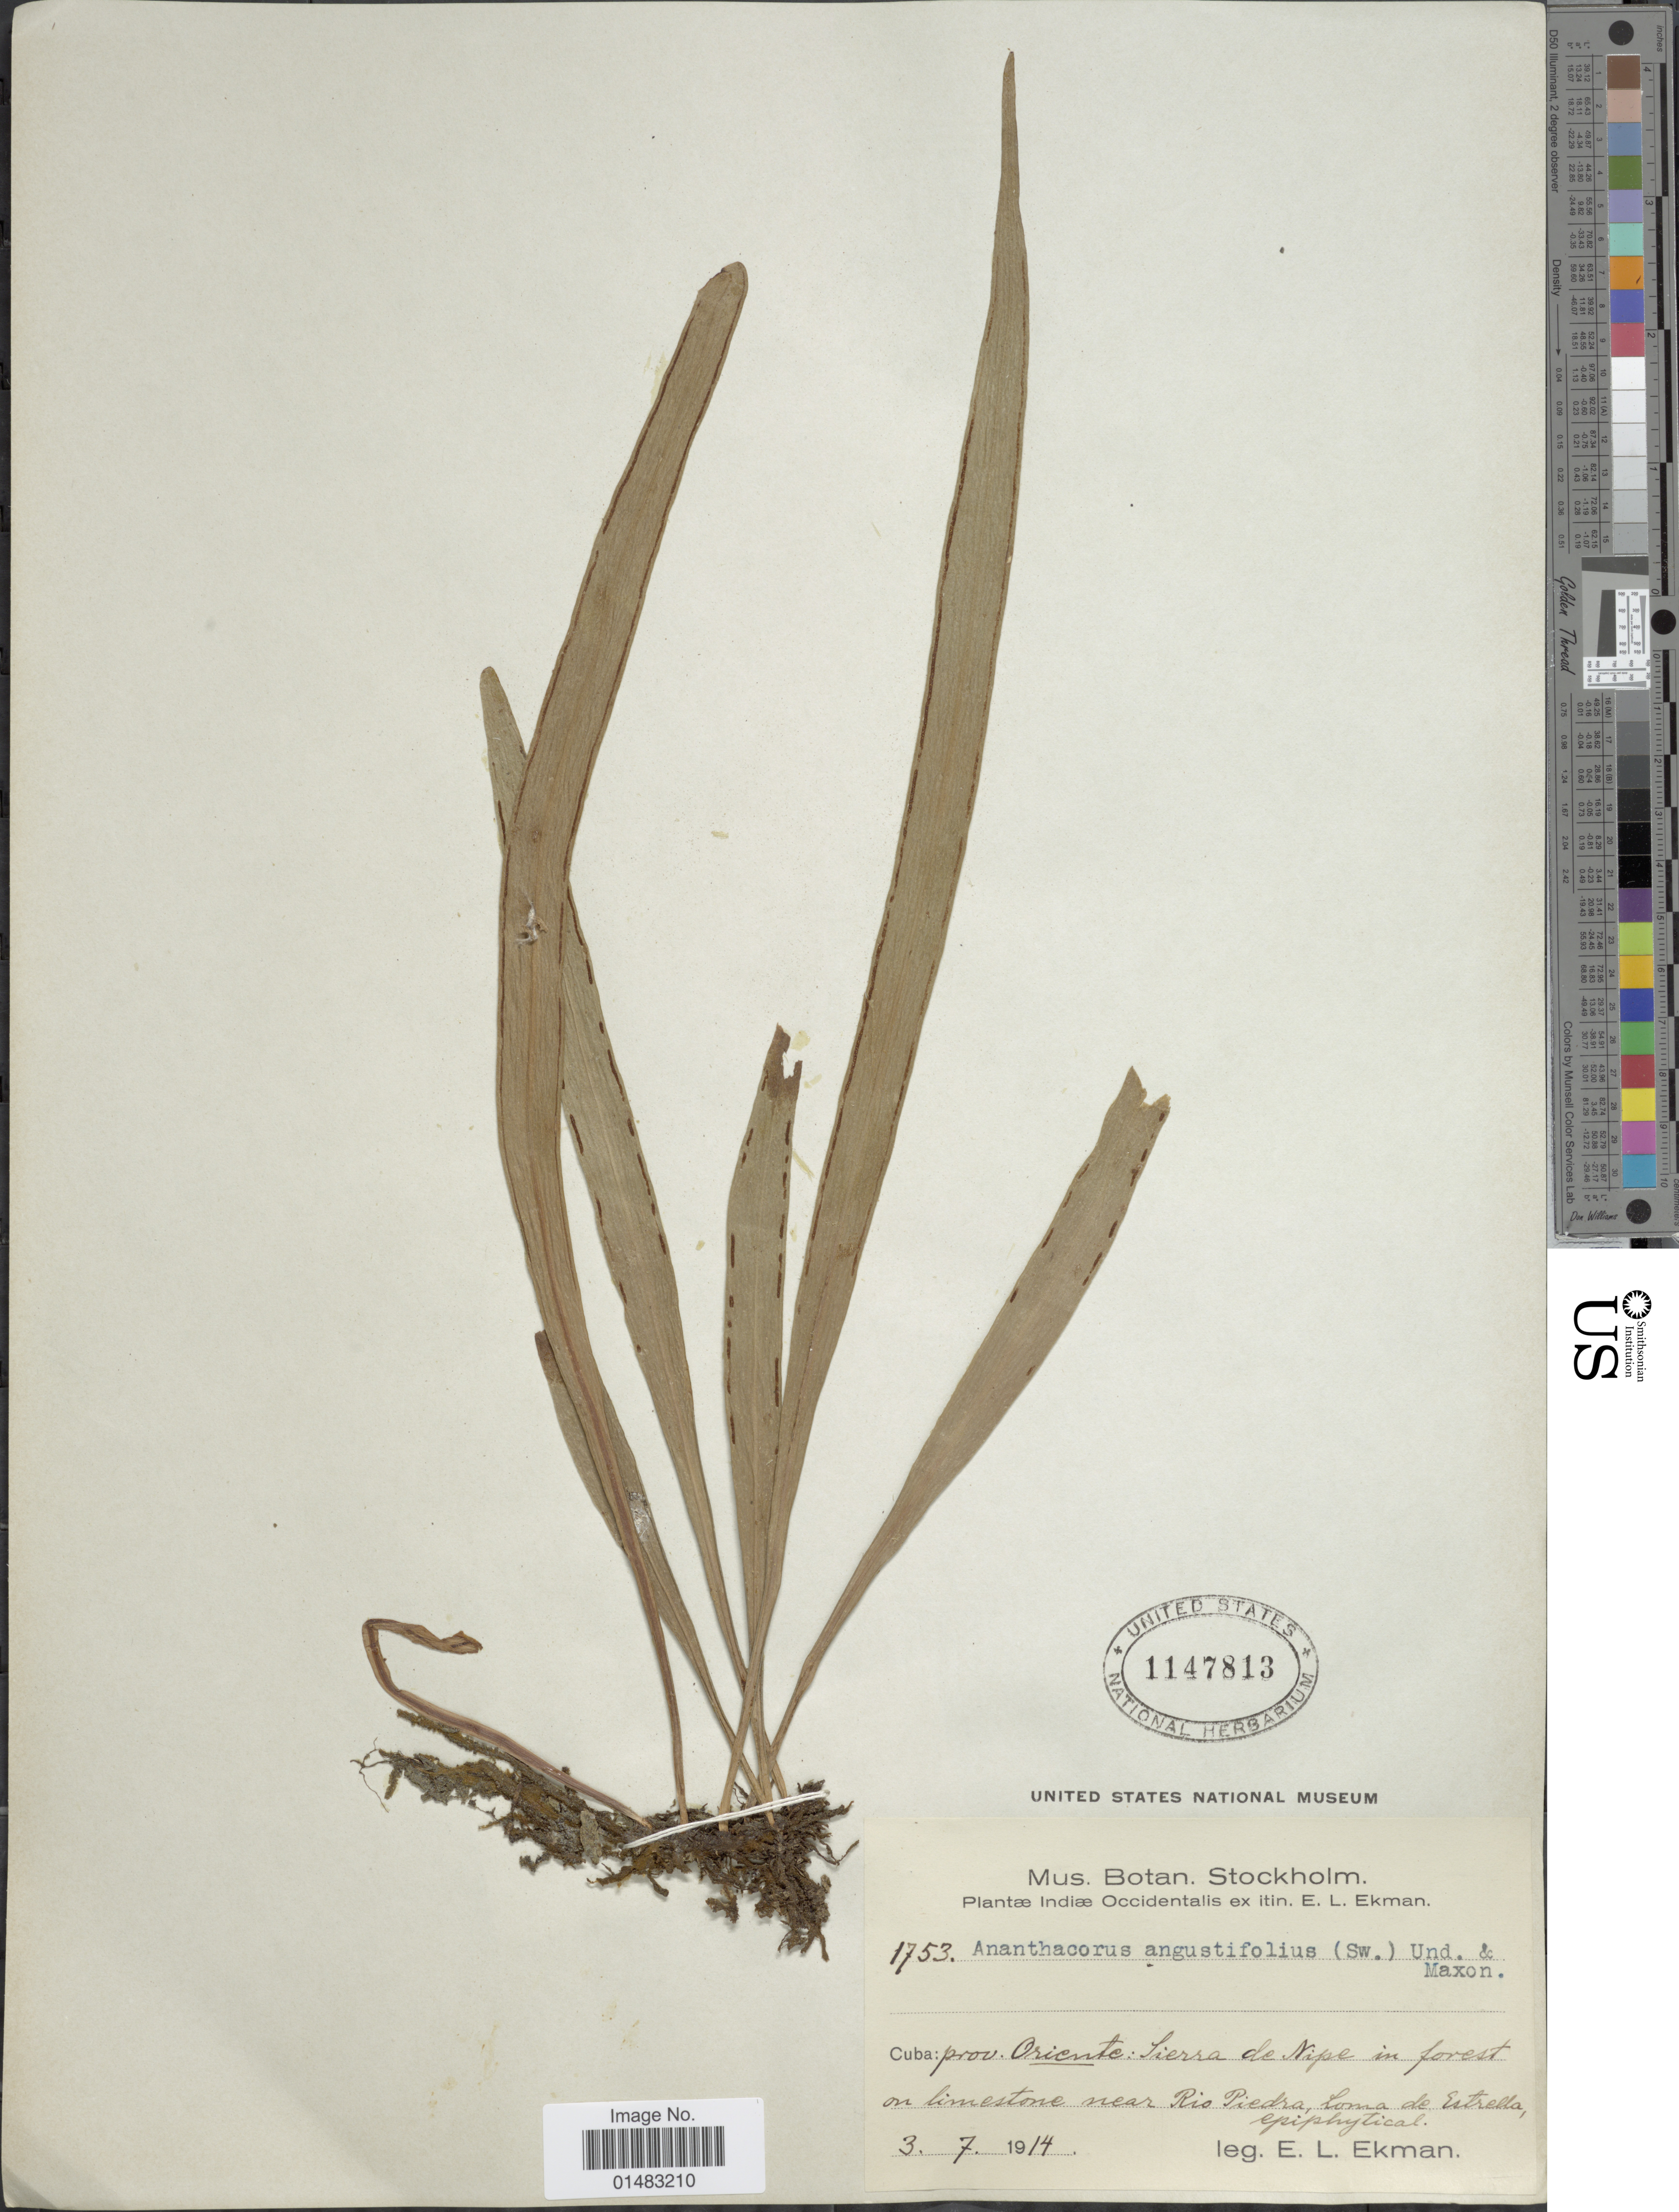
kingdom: Plantae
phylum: Tracheophyta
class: Polypodiopsida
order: Polypodiales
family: Pteridaceae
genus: Ananthacorus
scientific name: Ananthacorus angustifolius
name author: (Sw.) Underw. & Maxon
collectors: E. L. Ekman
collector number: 1753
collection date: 1914-07-03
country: Cuba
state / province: Oriente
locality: Sierra de Nipe in forest on limestone near Rio Piedra, Loma de Estrella.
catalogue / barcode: US 1147813